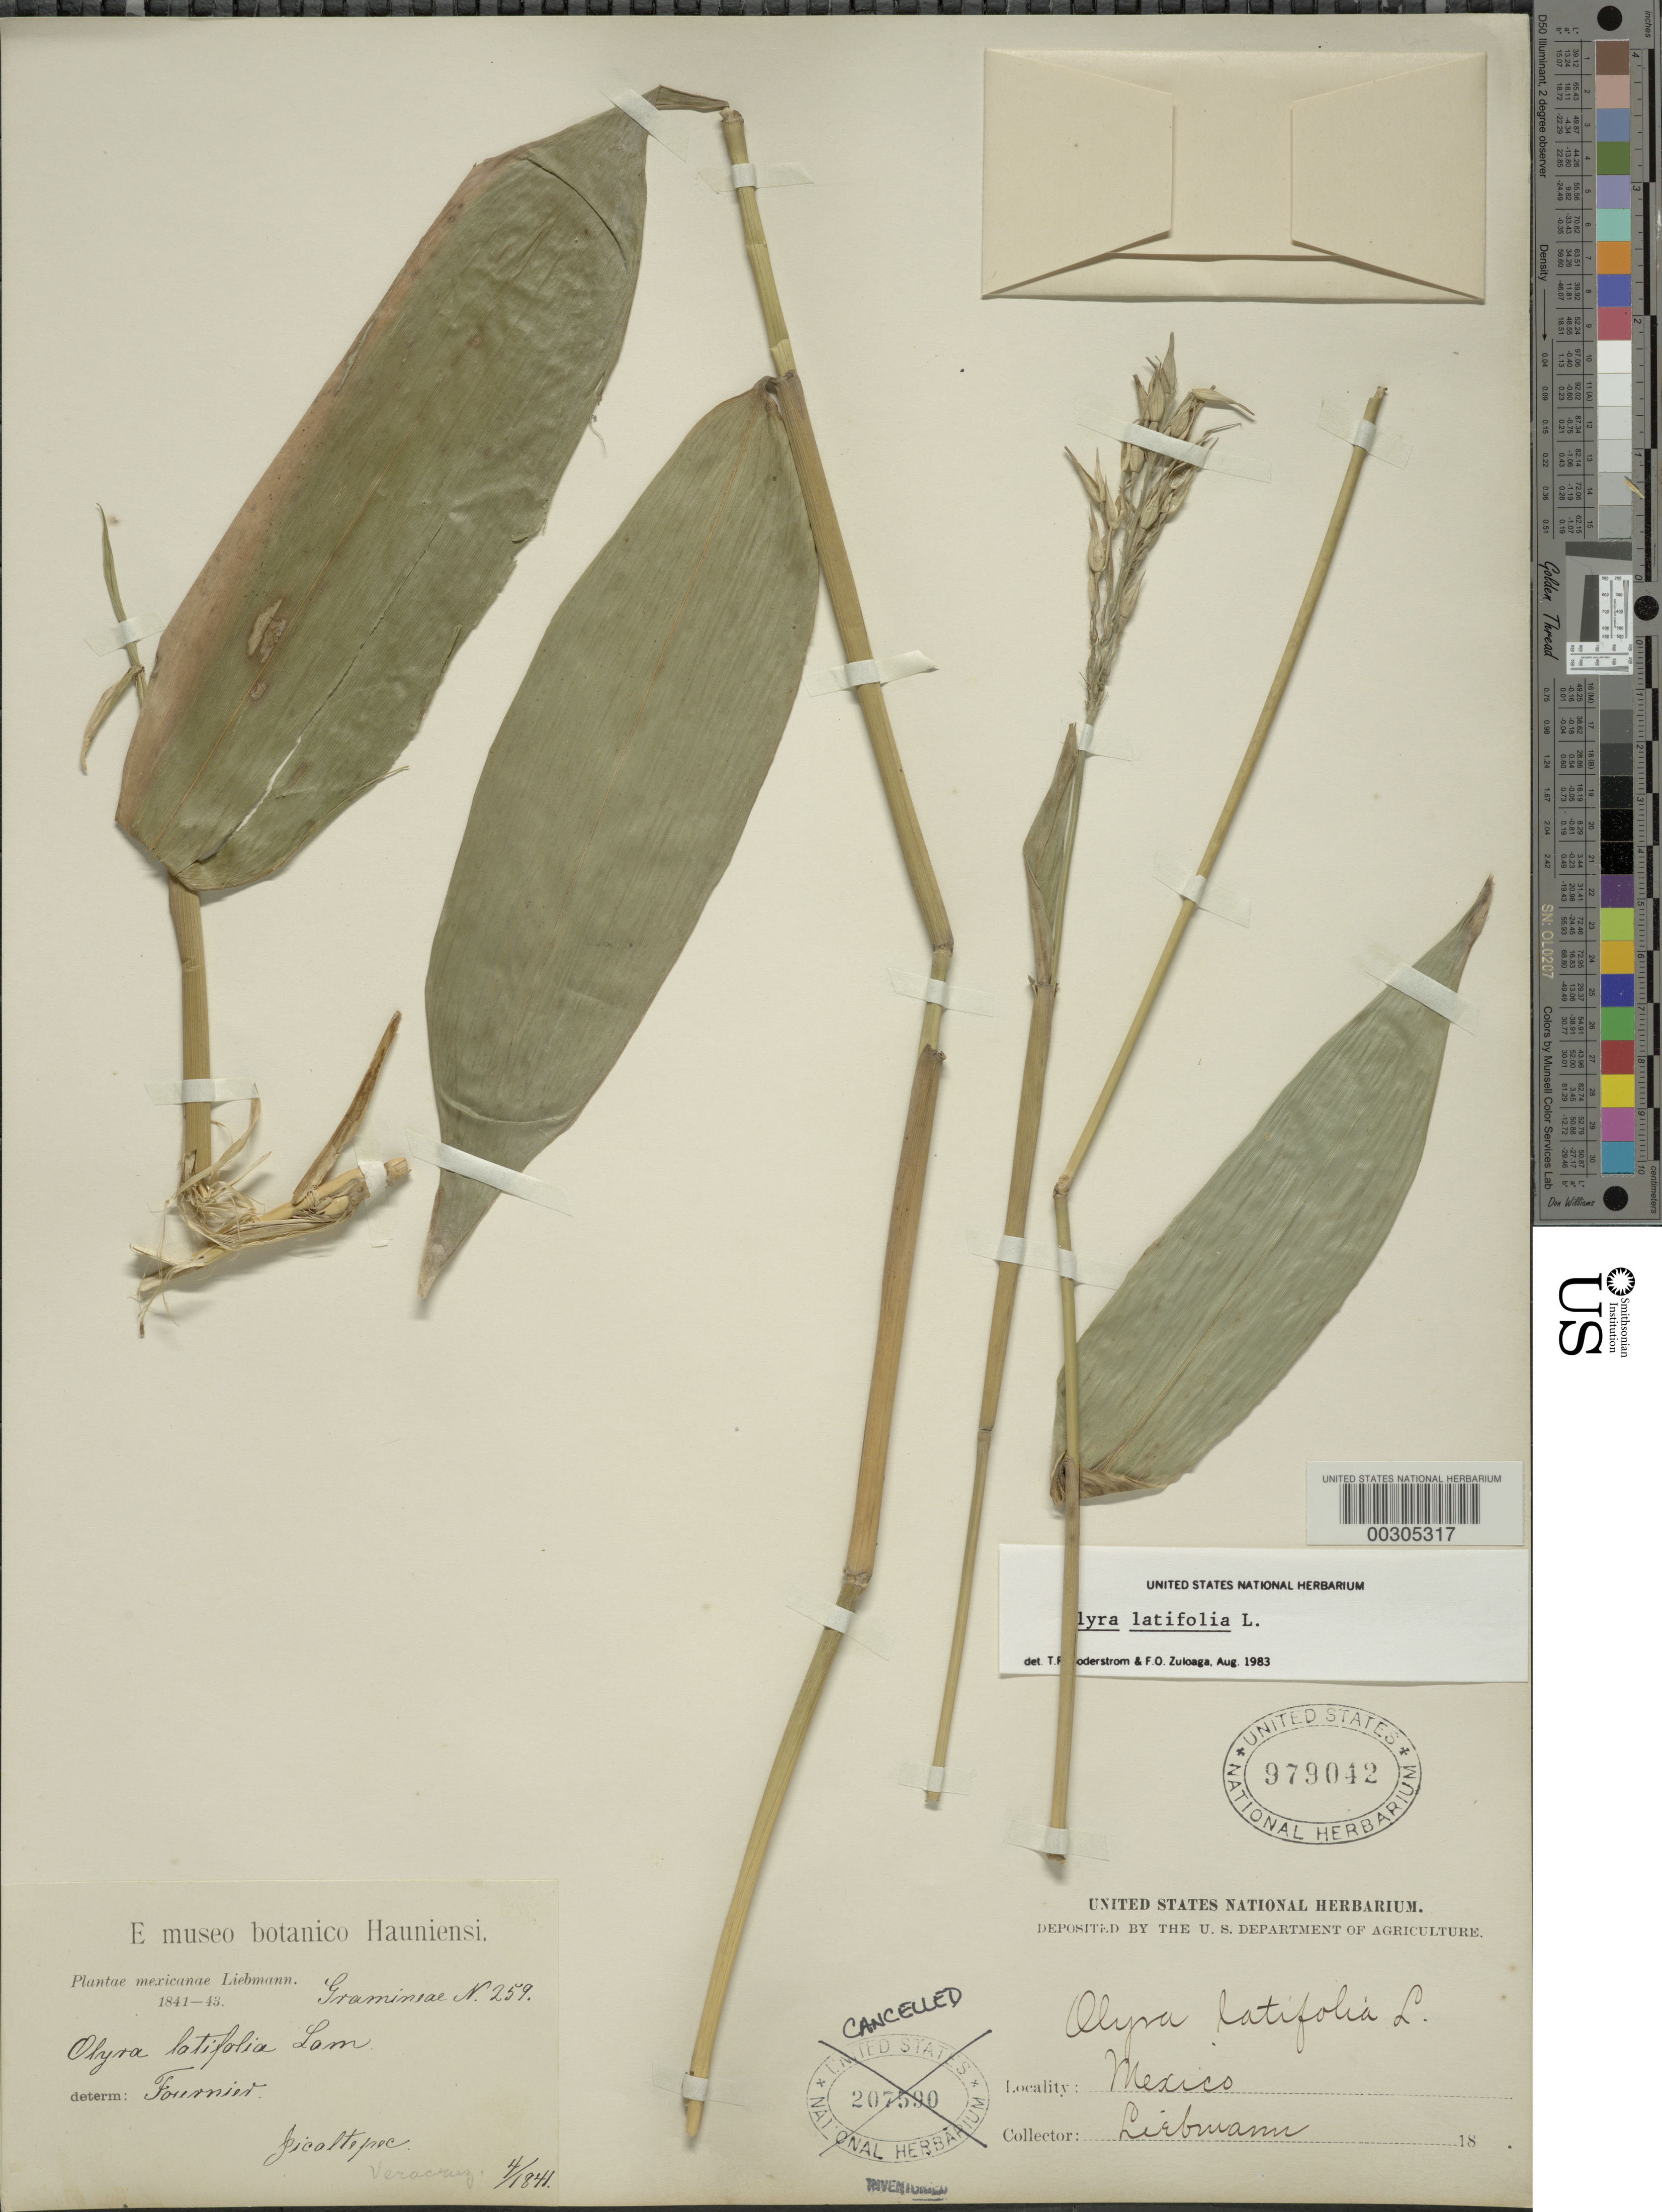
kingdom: Plantae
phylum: Tracheophyta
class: Liliopsida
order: Poales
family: Poaceae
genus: Olyra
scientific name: Olyra latifolia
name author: L.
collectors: F. M. Liebmann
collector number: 259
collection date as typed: Apr 1841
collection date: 1841-04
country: Mexico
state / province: Veracruz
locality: Picaltepec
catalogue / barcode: US 979042